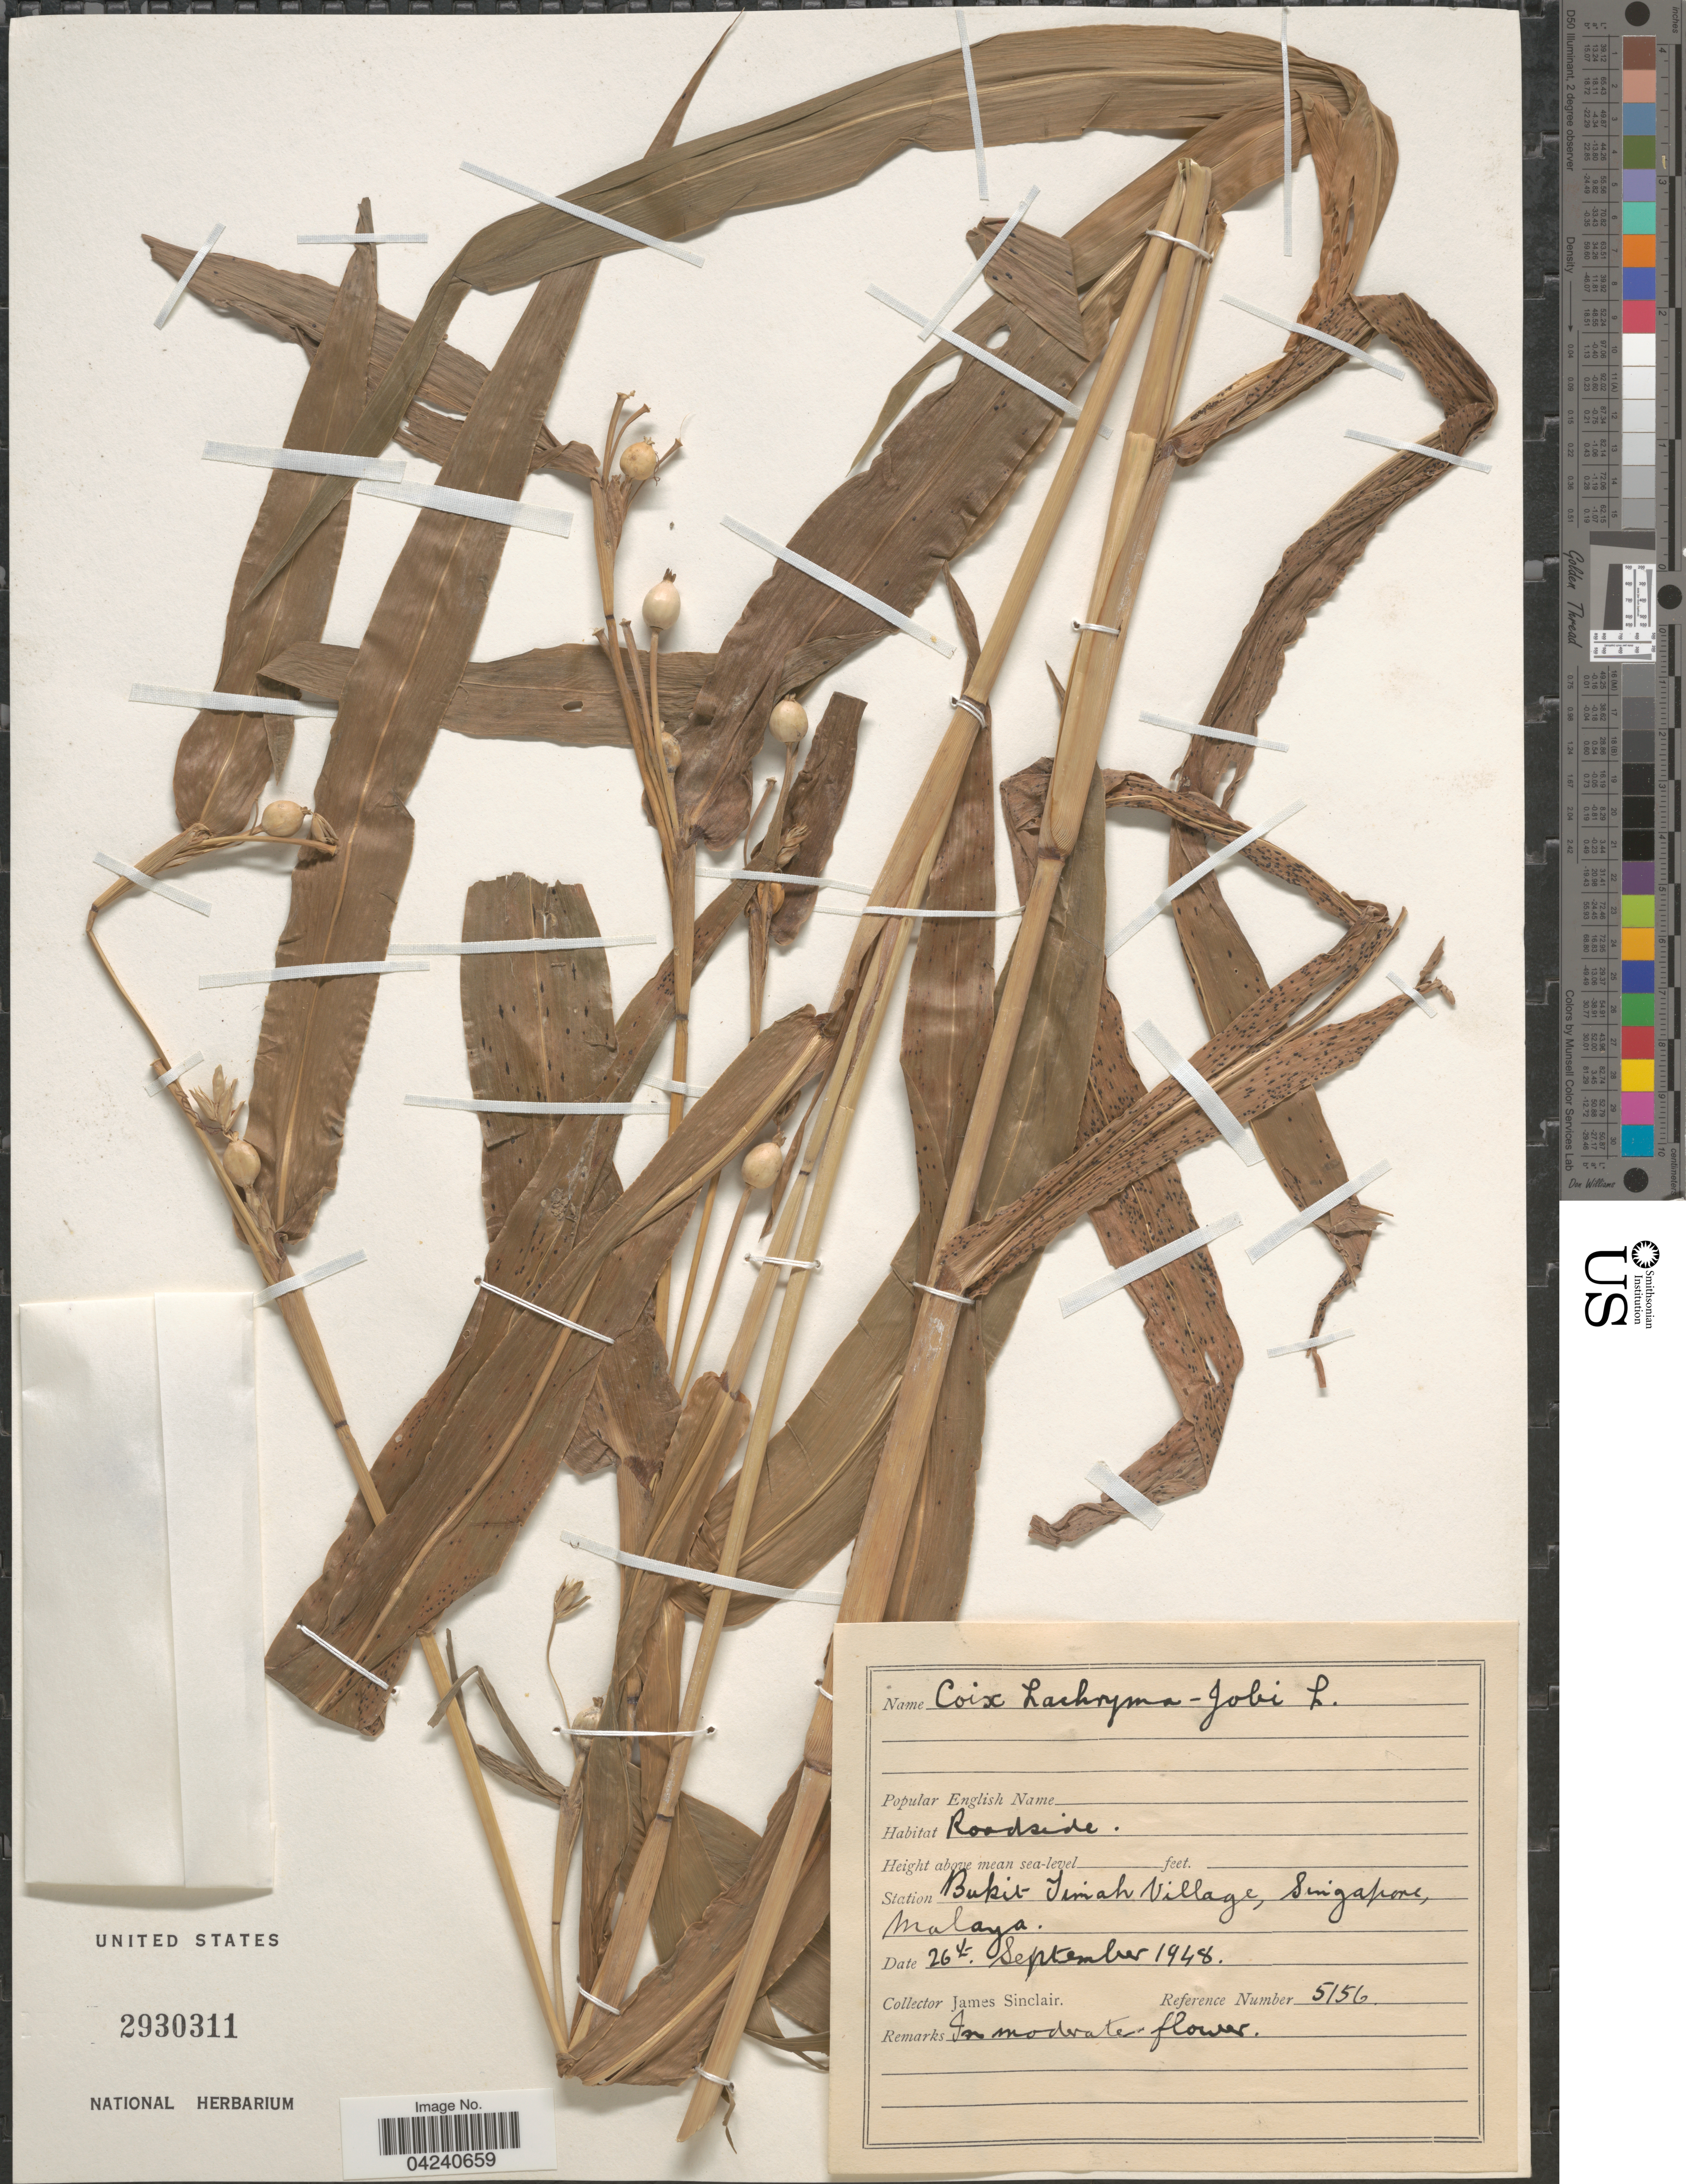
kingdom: Plantae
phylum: Tracheophyta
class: Liliopsida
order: Poales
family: Poaceae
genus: Coix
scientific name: Coix lacryma-jobi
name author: L.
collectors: J. Sinclair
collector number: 5156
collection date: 1948-09-26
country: Singapore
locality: Station Bukit Timah Village, Malaya.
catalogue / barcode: US 2930311